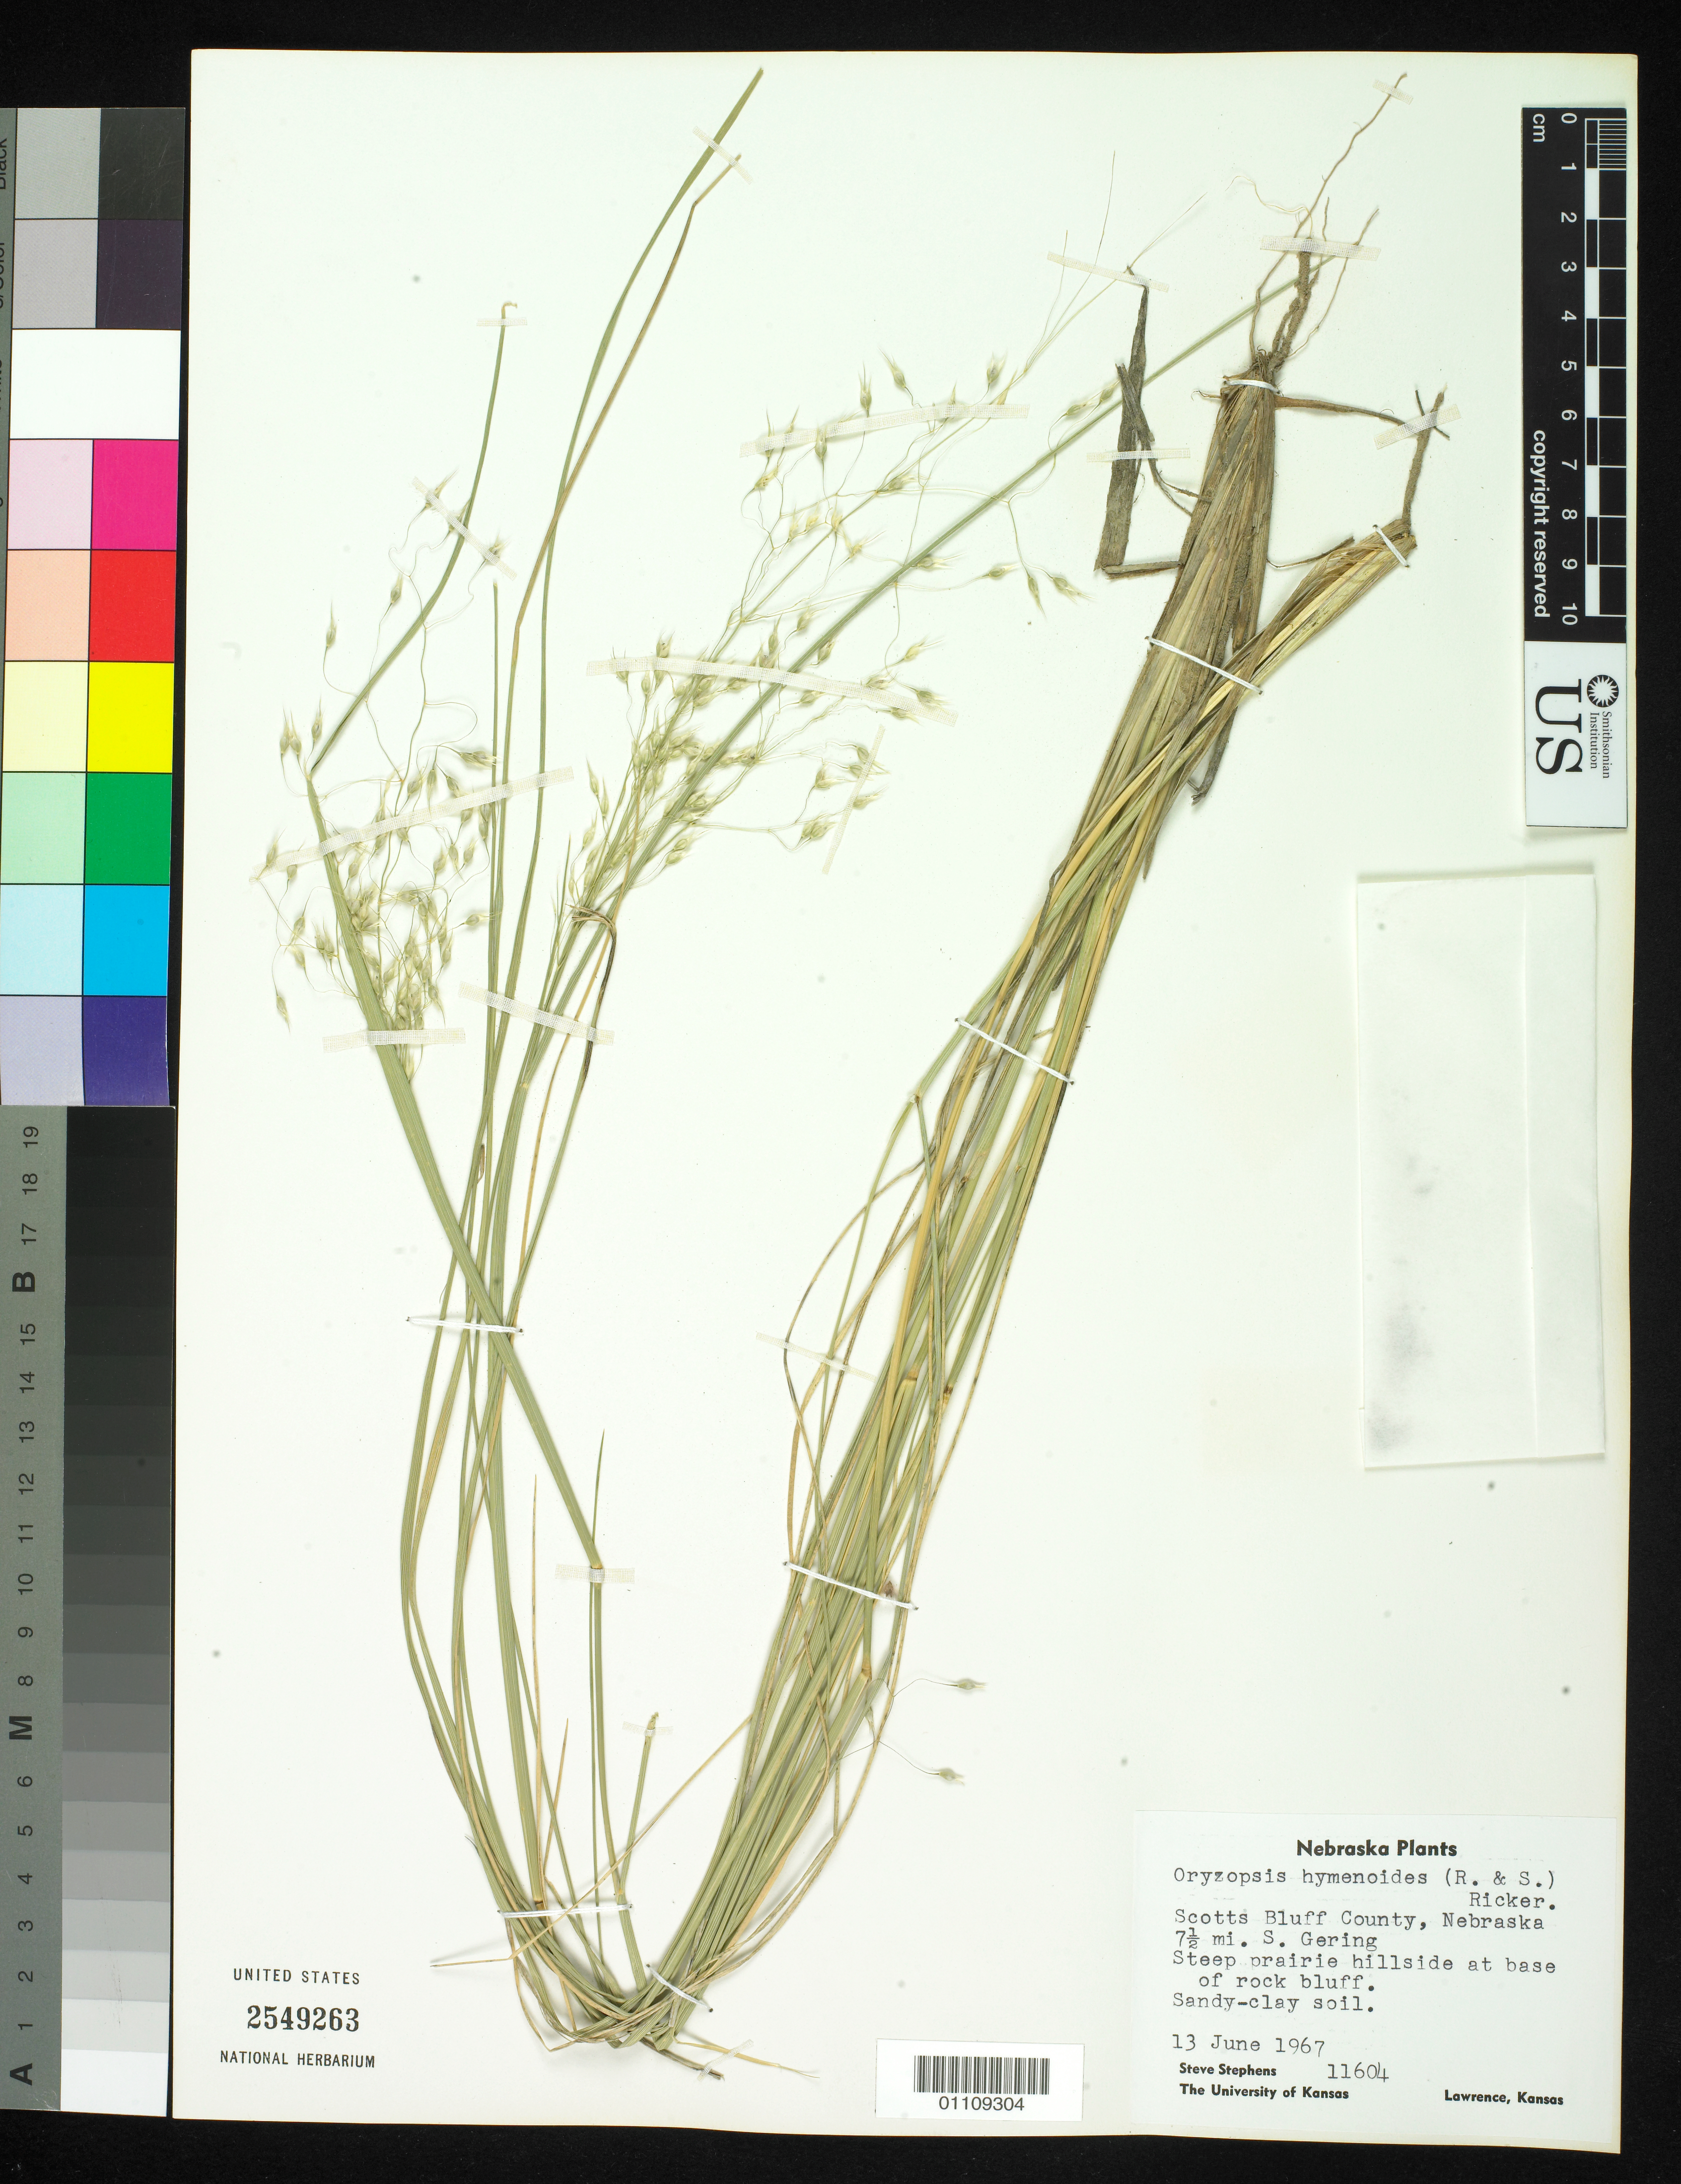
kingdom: Plantae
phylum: Tracheophyta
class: Liliopsida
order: Poales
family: Poaceae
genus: Oryzopsis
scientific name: Oryzopsis hymenoides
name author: (Roem. & Schult.) Ricker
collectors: S. Stephens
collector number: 11604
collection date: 1967-06-13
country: United States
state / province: Nebraska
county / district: Scott's Bluff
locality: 7 1/2 mi. S. Gering Steep prairie hillside at base of rock bluff.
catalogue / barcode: US 2549263